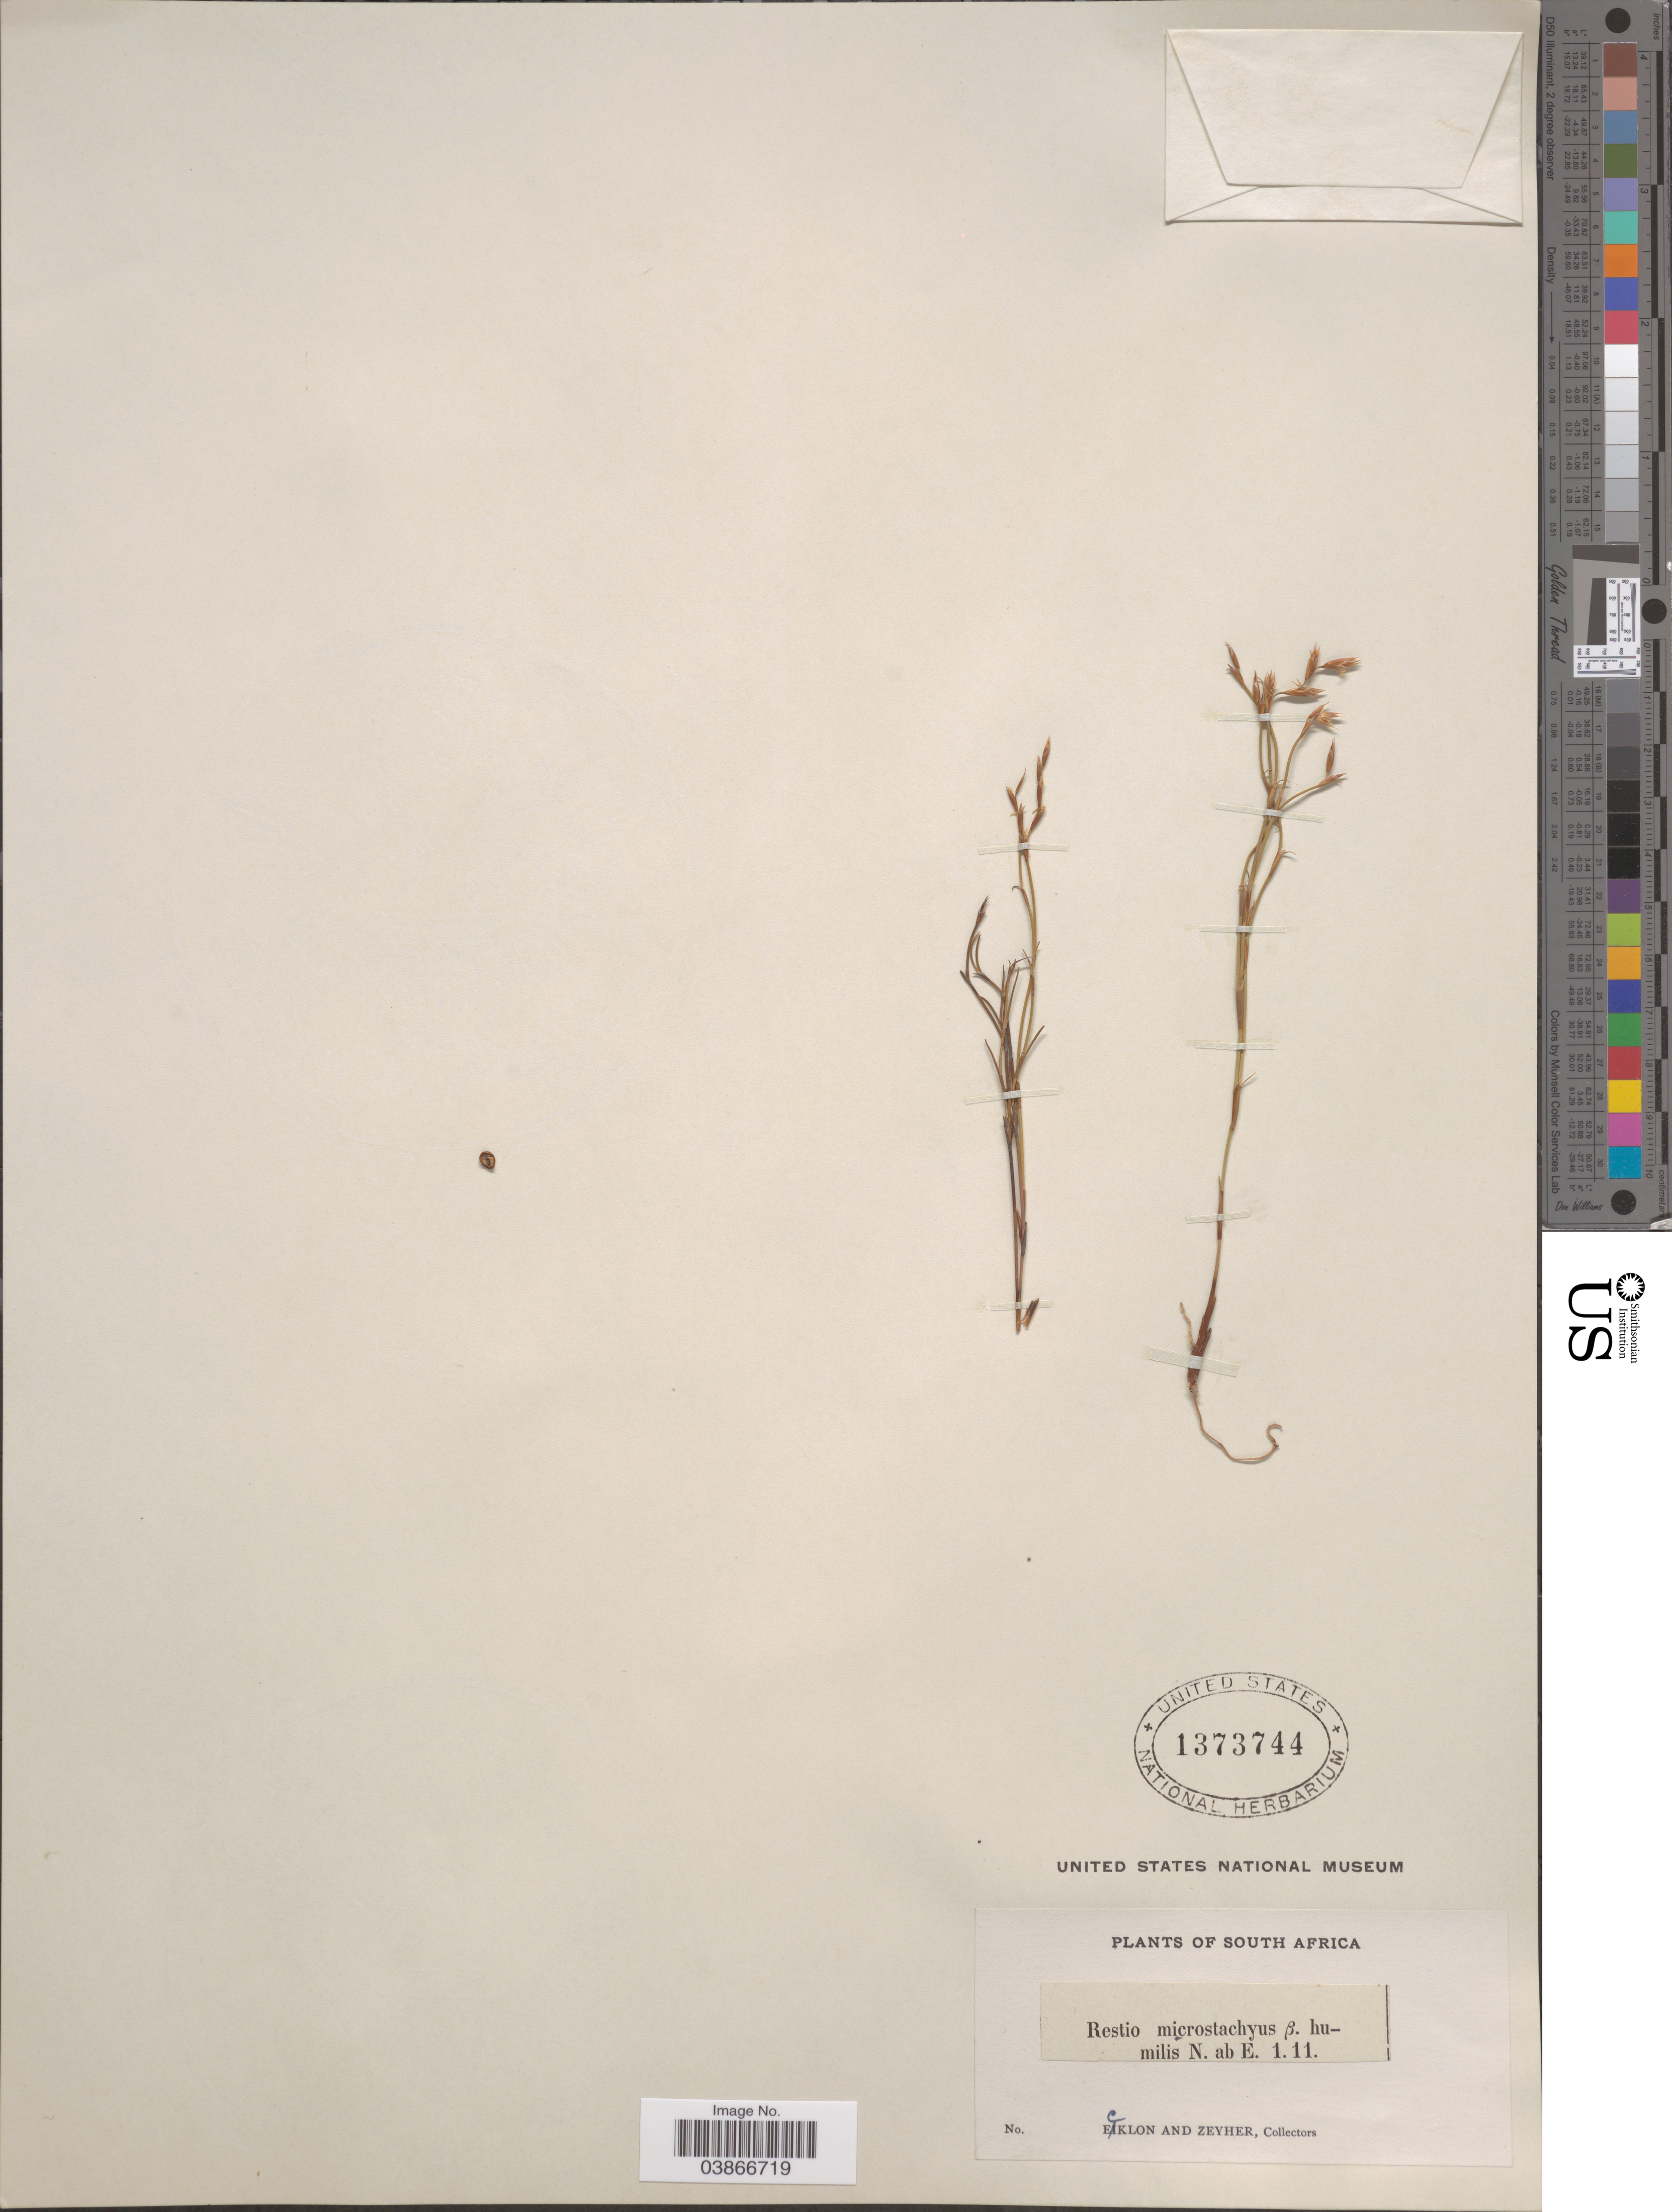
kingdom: Plantae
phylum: Tracheophyta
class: Liliopsida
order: Poales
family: Restionaceae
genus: Restio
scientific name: Restio microstachys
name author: R. Br.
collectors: -. Ecklon & -. Zeyher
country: South Africa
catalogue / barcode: US 1373744